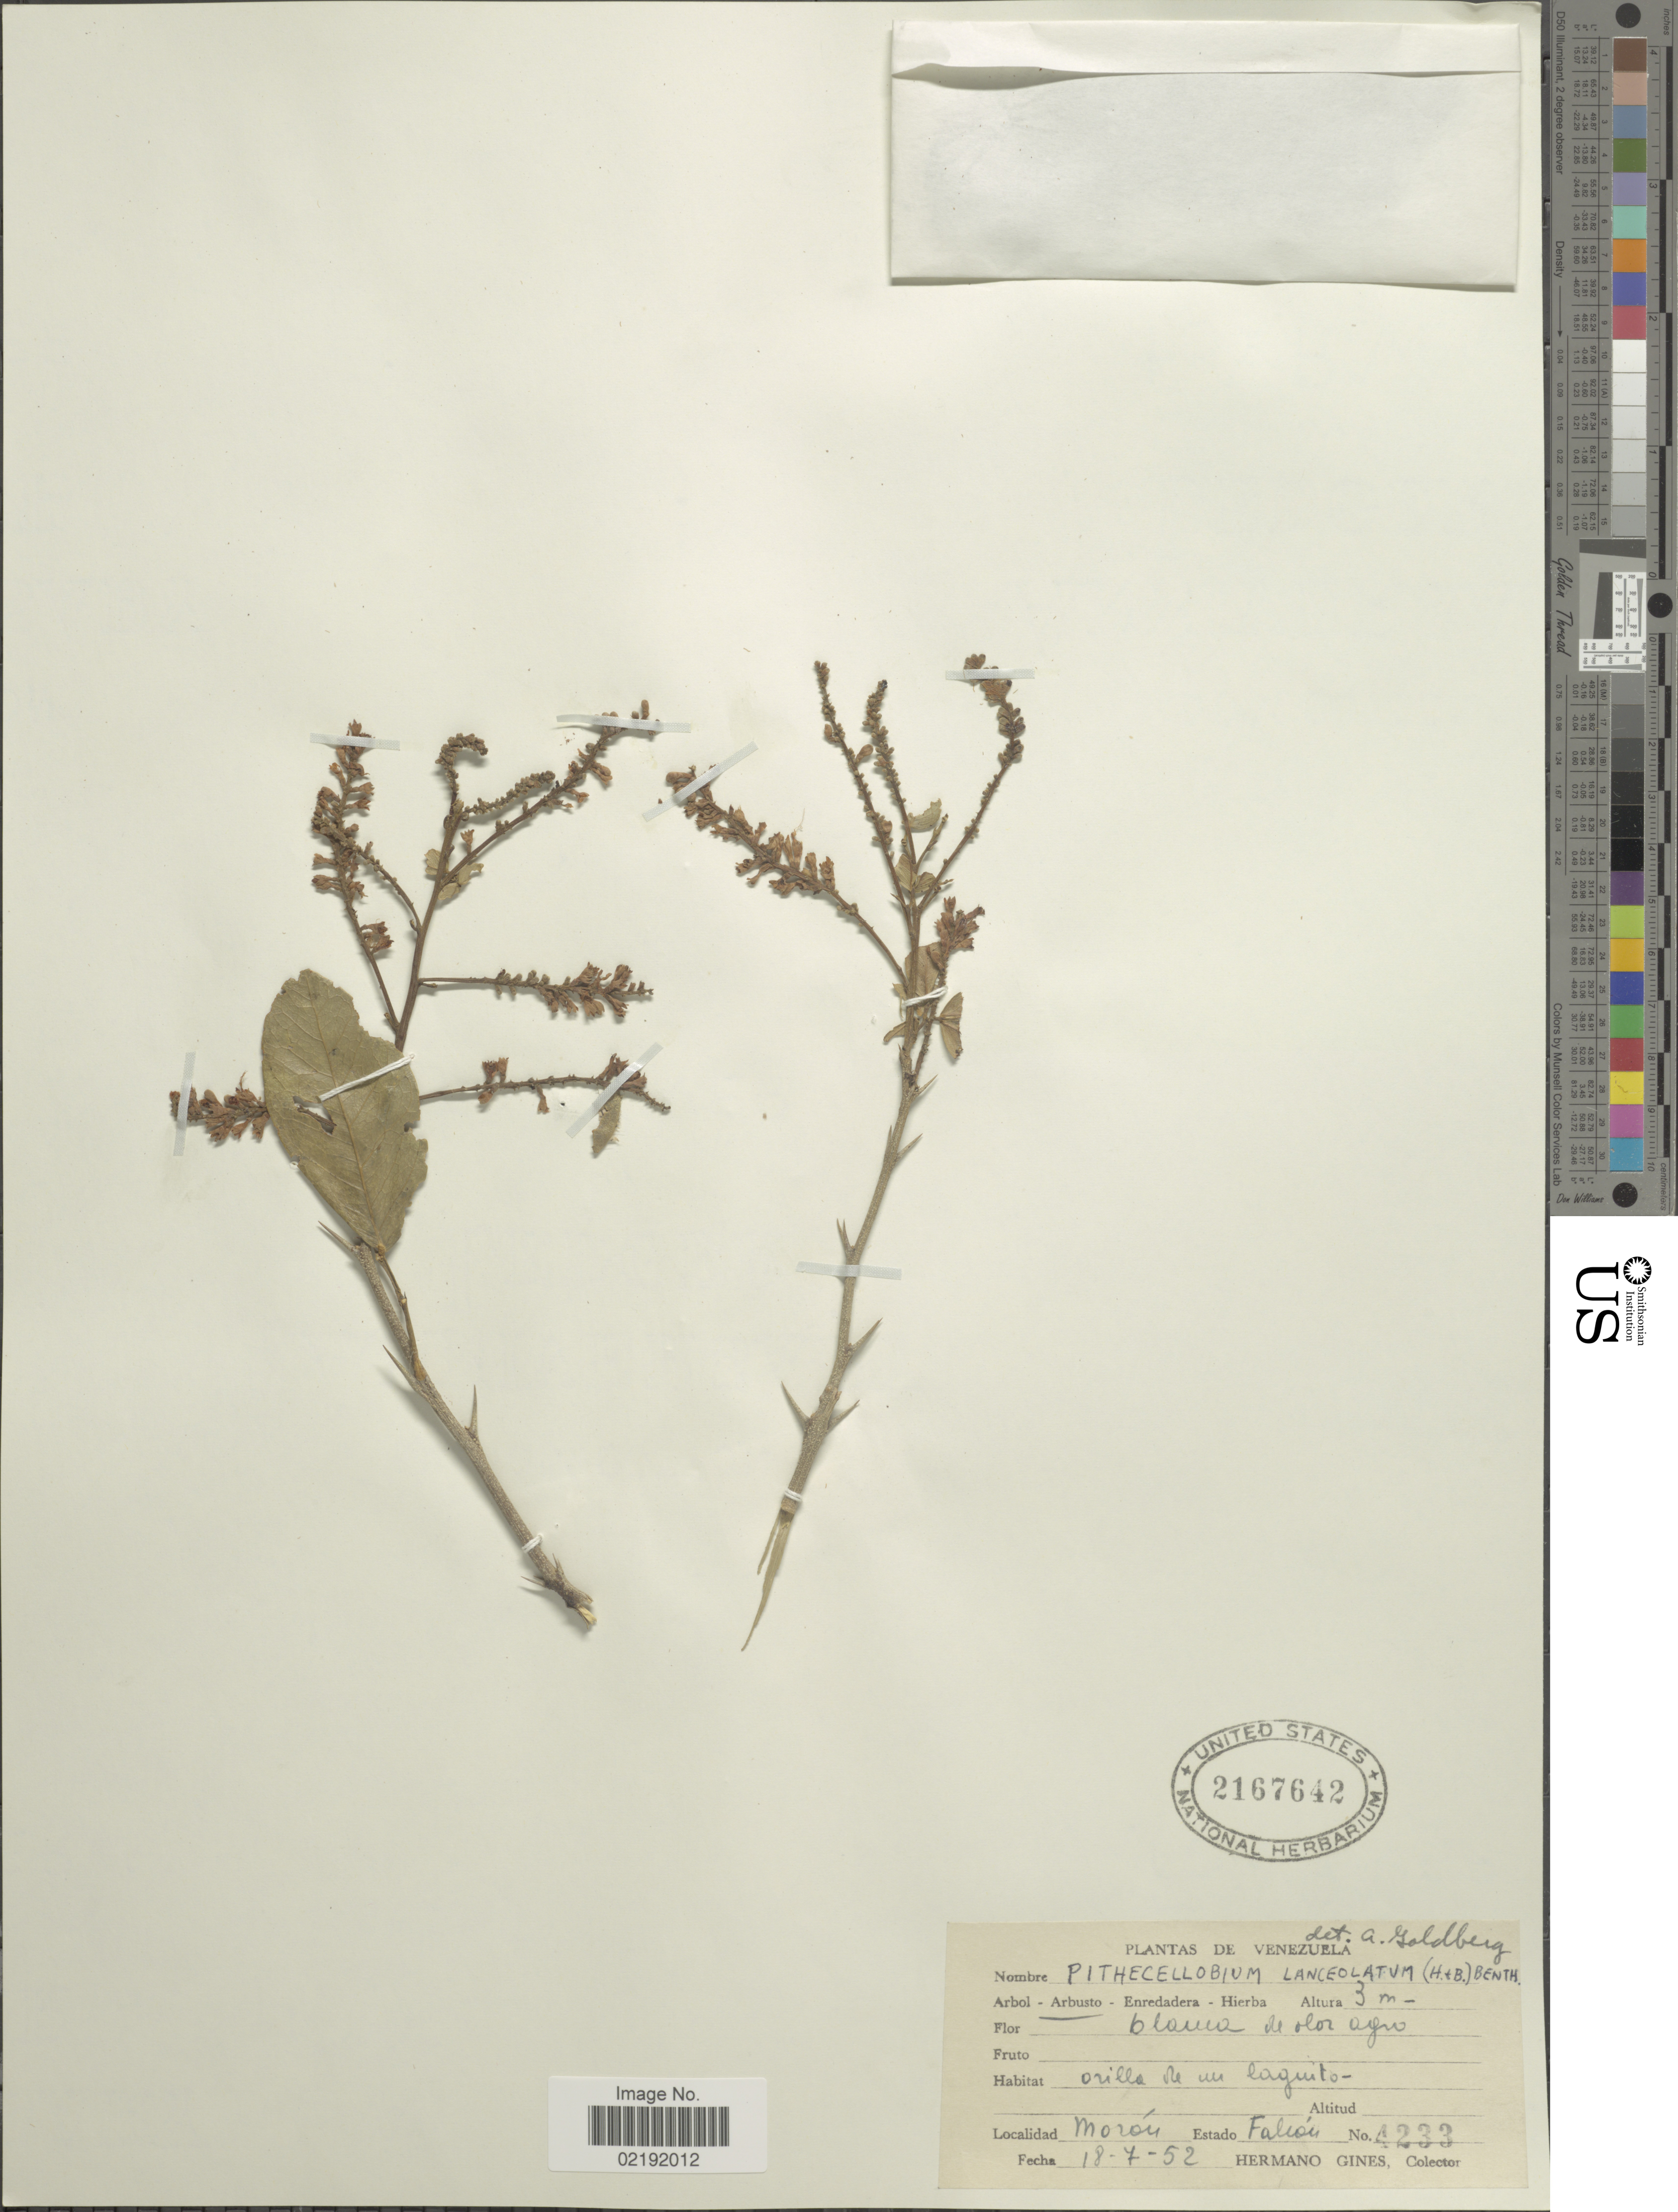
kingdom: Plantae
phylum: Tracheophyta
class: Magnoliopsida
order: Fabales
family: Fabaceae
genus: Pithecellobium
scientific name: Pithecellobium lanceolatum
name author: (Humb. & Bonpl. ex Willd.) Benth.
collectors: Bro. Gines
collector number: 4233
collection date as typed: Transcribed d/m/y: 18/7/52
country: Venezuela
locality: Morón, Estado Falión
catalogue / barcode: US 2167642